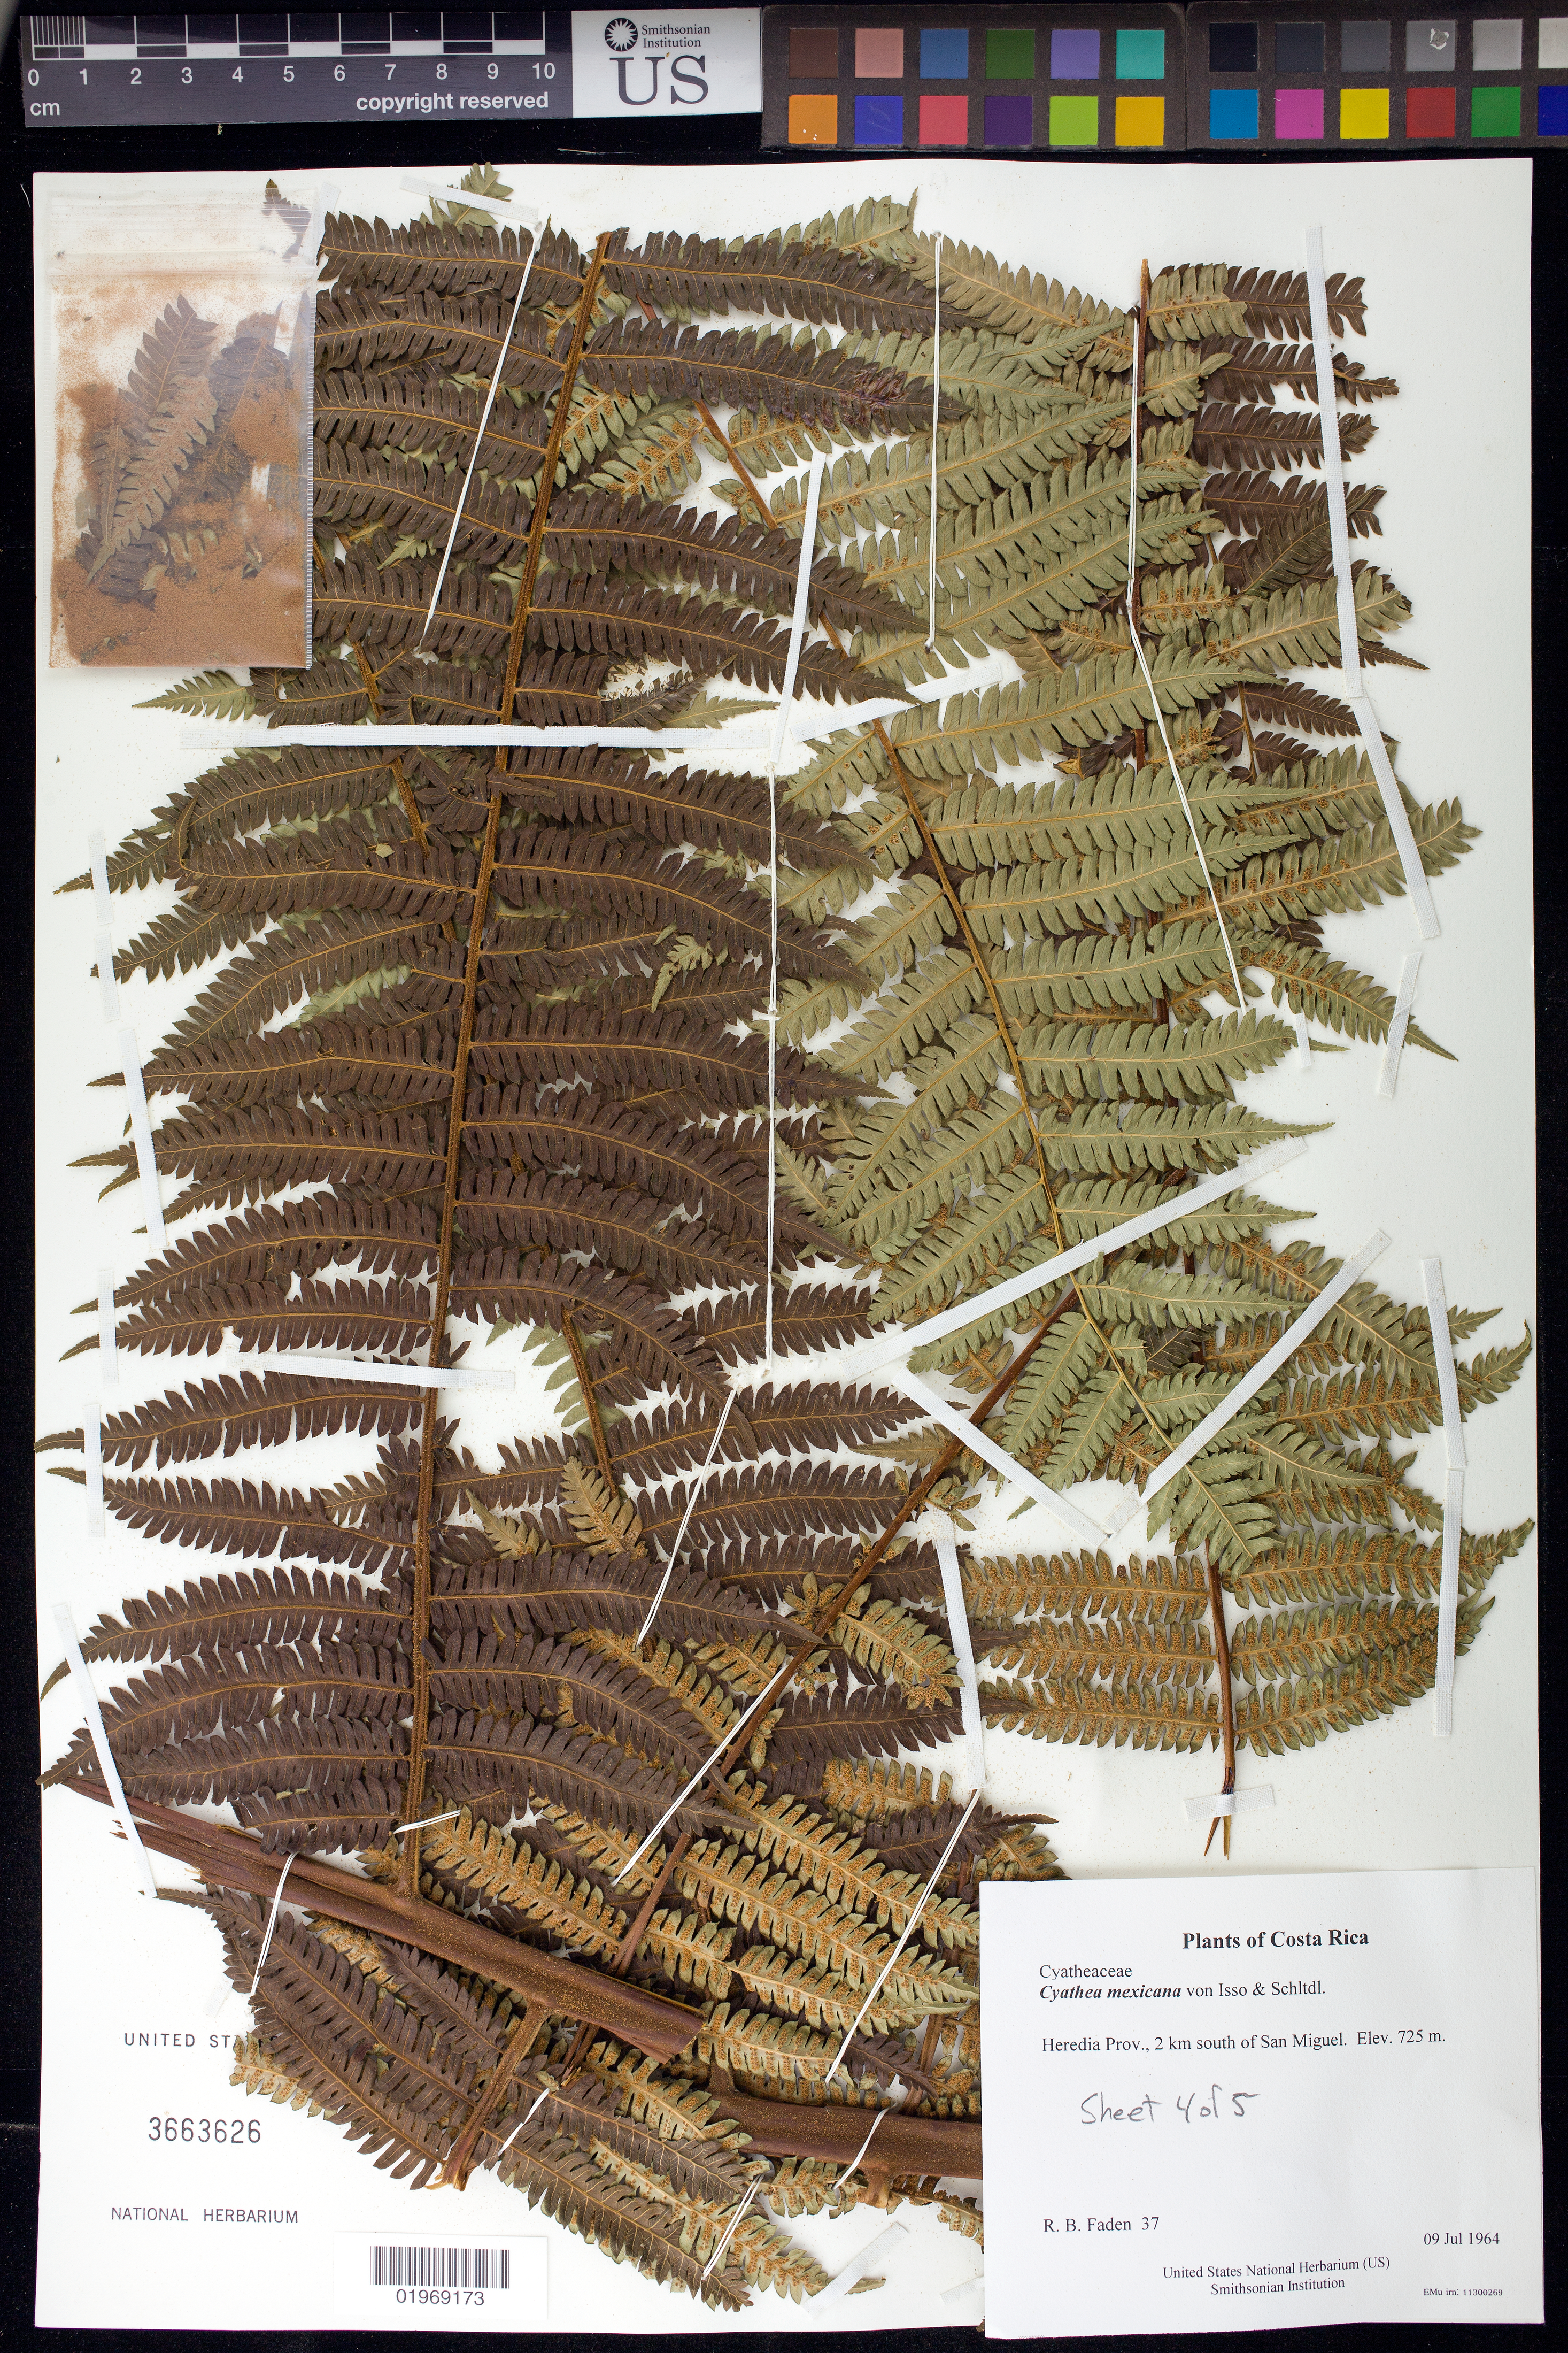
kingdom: Plantae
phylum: Tracheophyta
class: Polypodiopsida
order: Cyatheales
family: Cyatheaceae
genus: Cyathea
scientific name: Cyathea mexicana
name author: Schltdl. & Cham.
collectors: R. B. Faden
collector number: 37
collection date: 1964-07-09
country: Costa Rica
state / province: Heredia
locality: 2 km south of San Miguel.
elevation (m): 725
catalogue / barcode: US 3663626